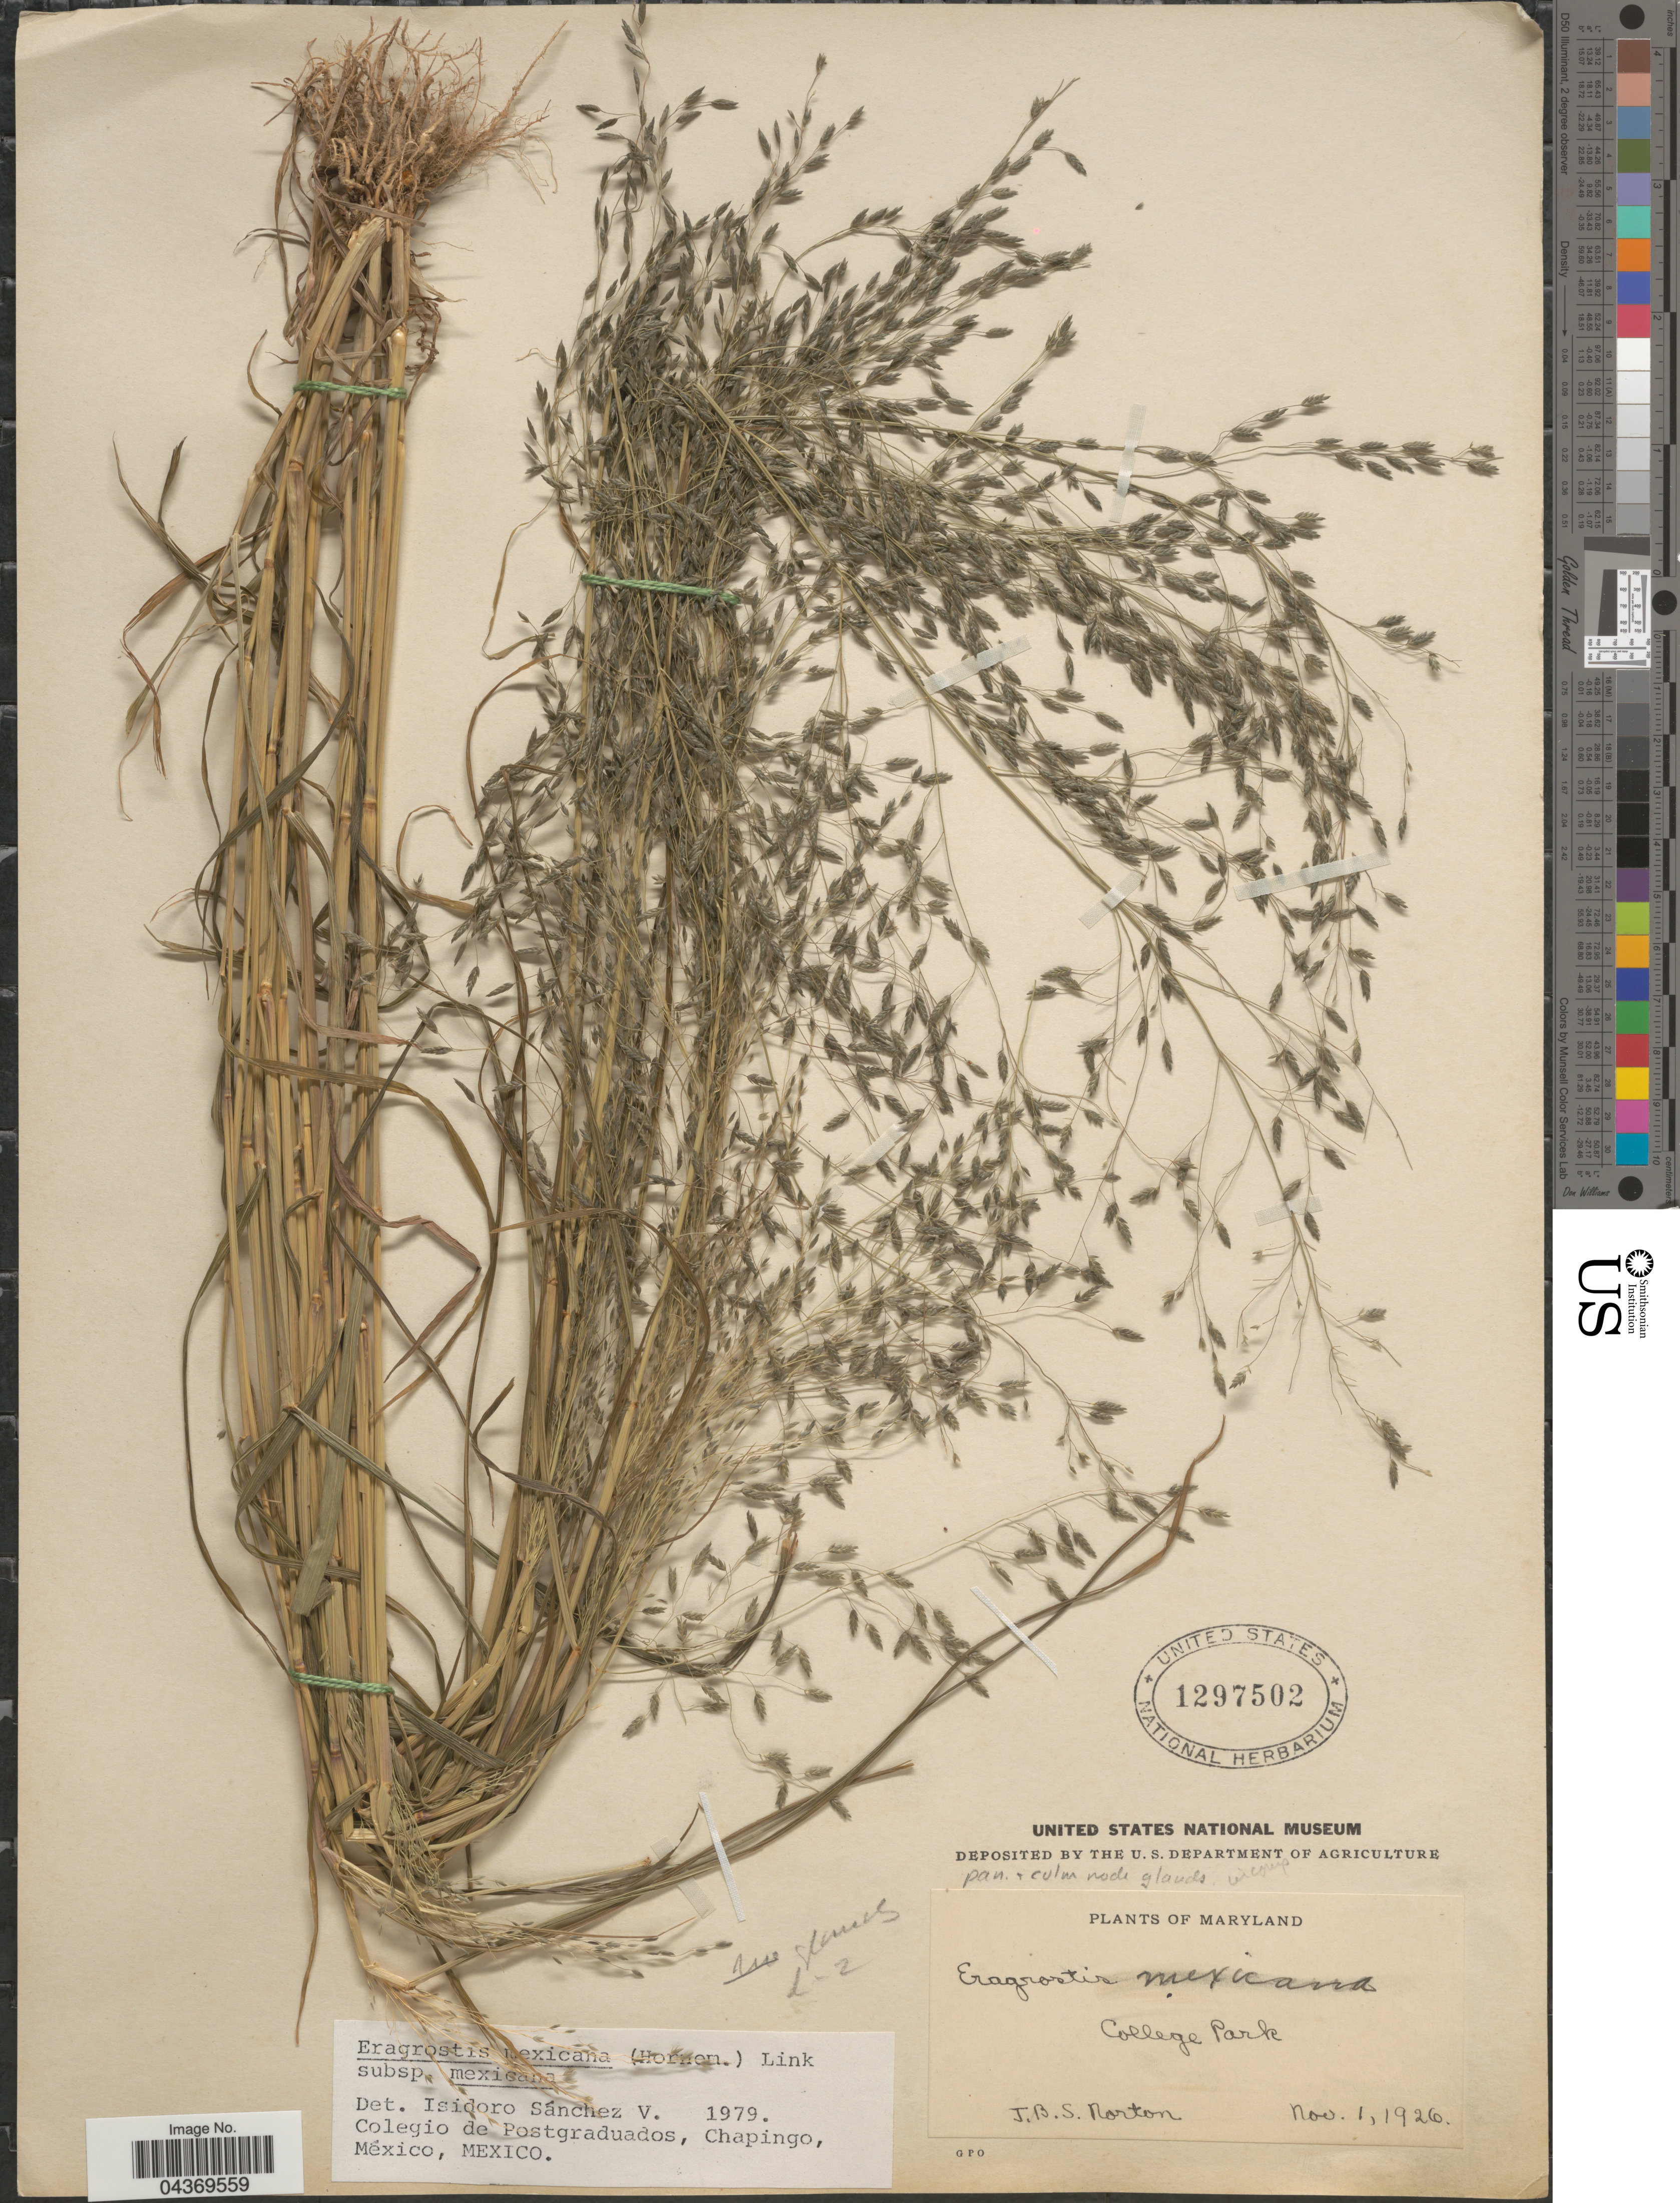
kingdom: Plantae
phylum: Tracheophyta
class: Liliopsida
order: Poales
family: Poaceae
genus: Eragrostis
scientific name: Eragrostis mexicana subsp. mexicana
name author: (Hornem.) Link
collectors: J. B. S. Norton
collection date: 1926-11-01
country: United States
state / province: Maryland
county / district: Prince George's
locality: College Park.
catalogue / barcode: US 1297502